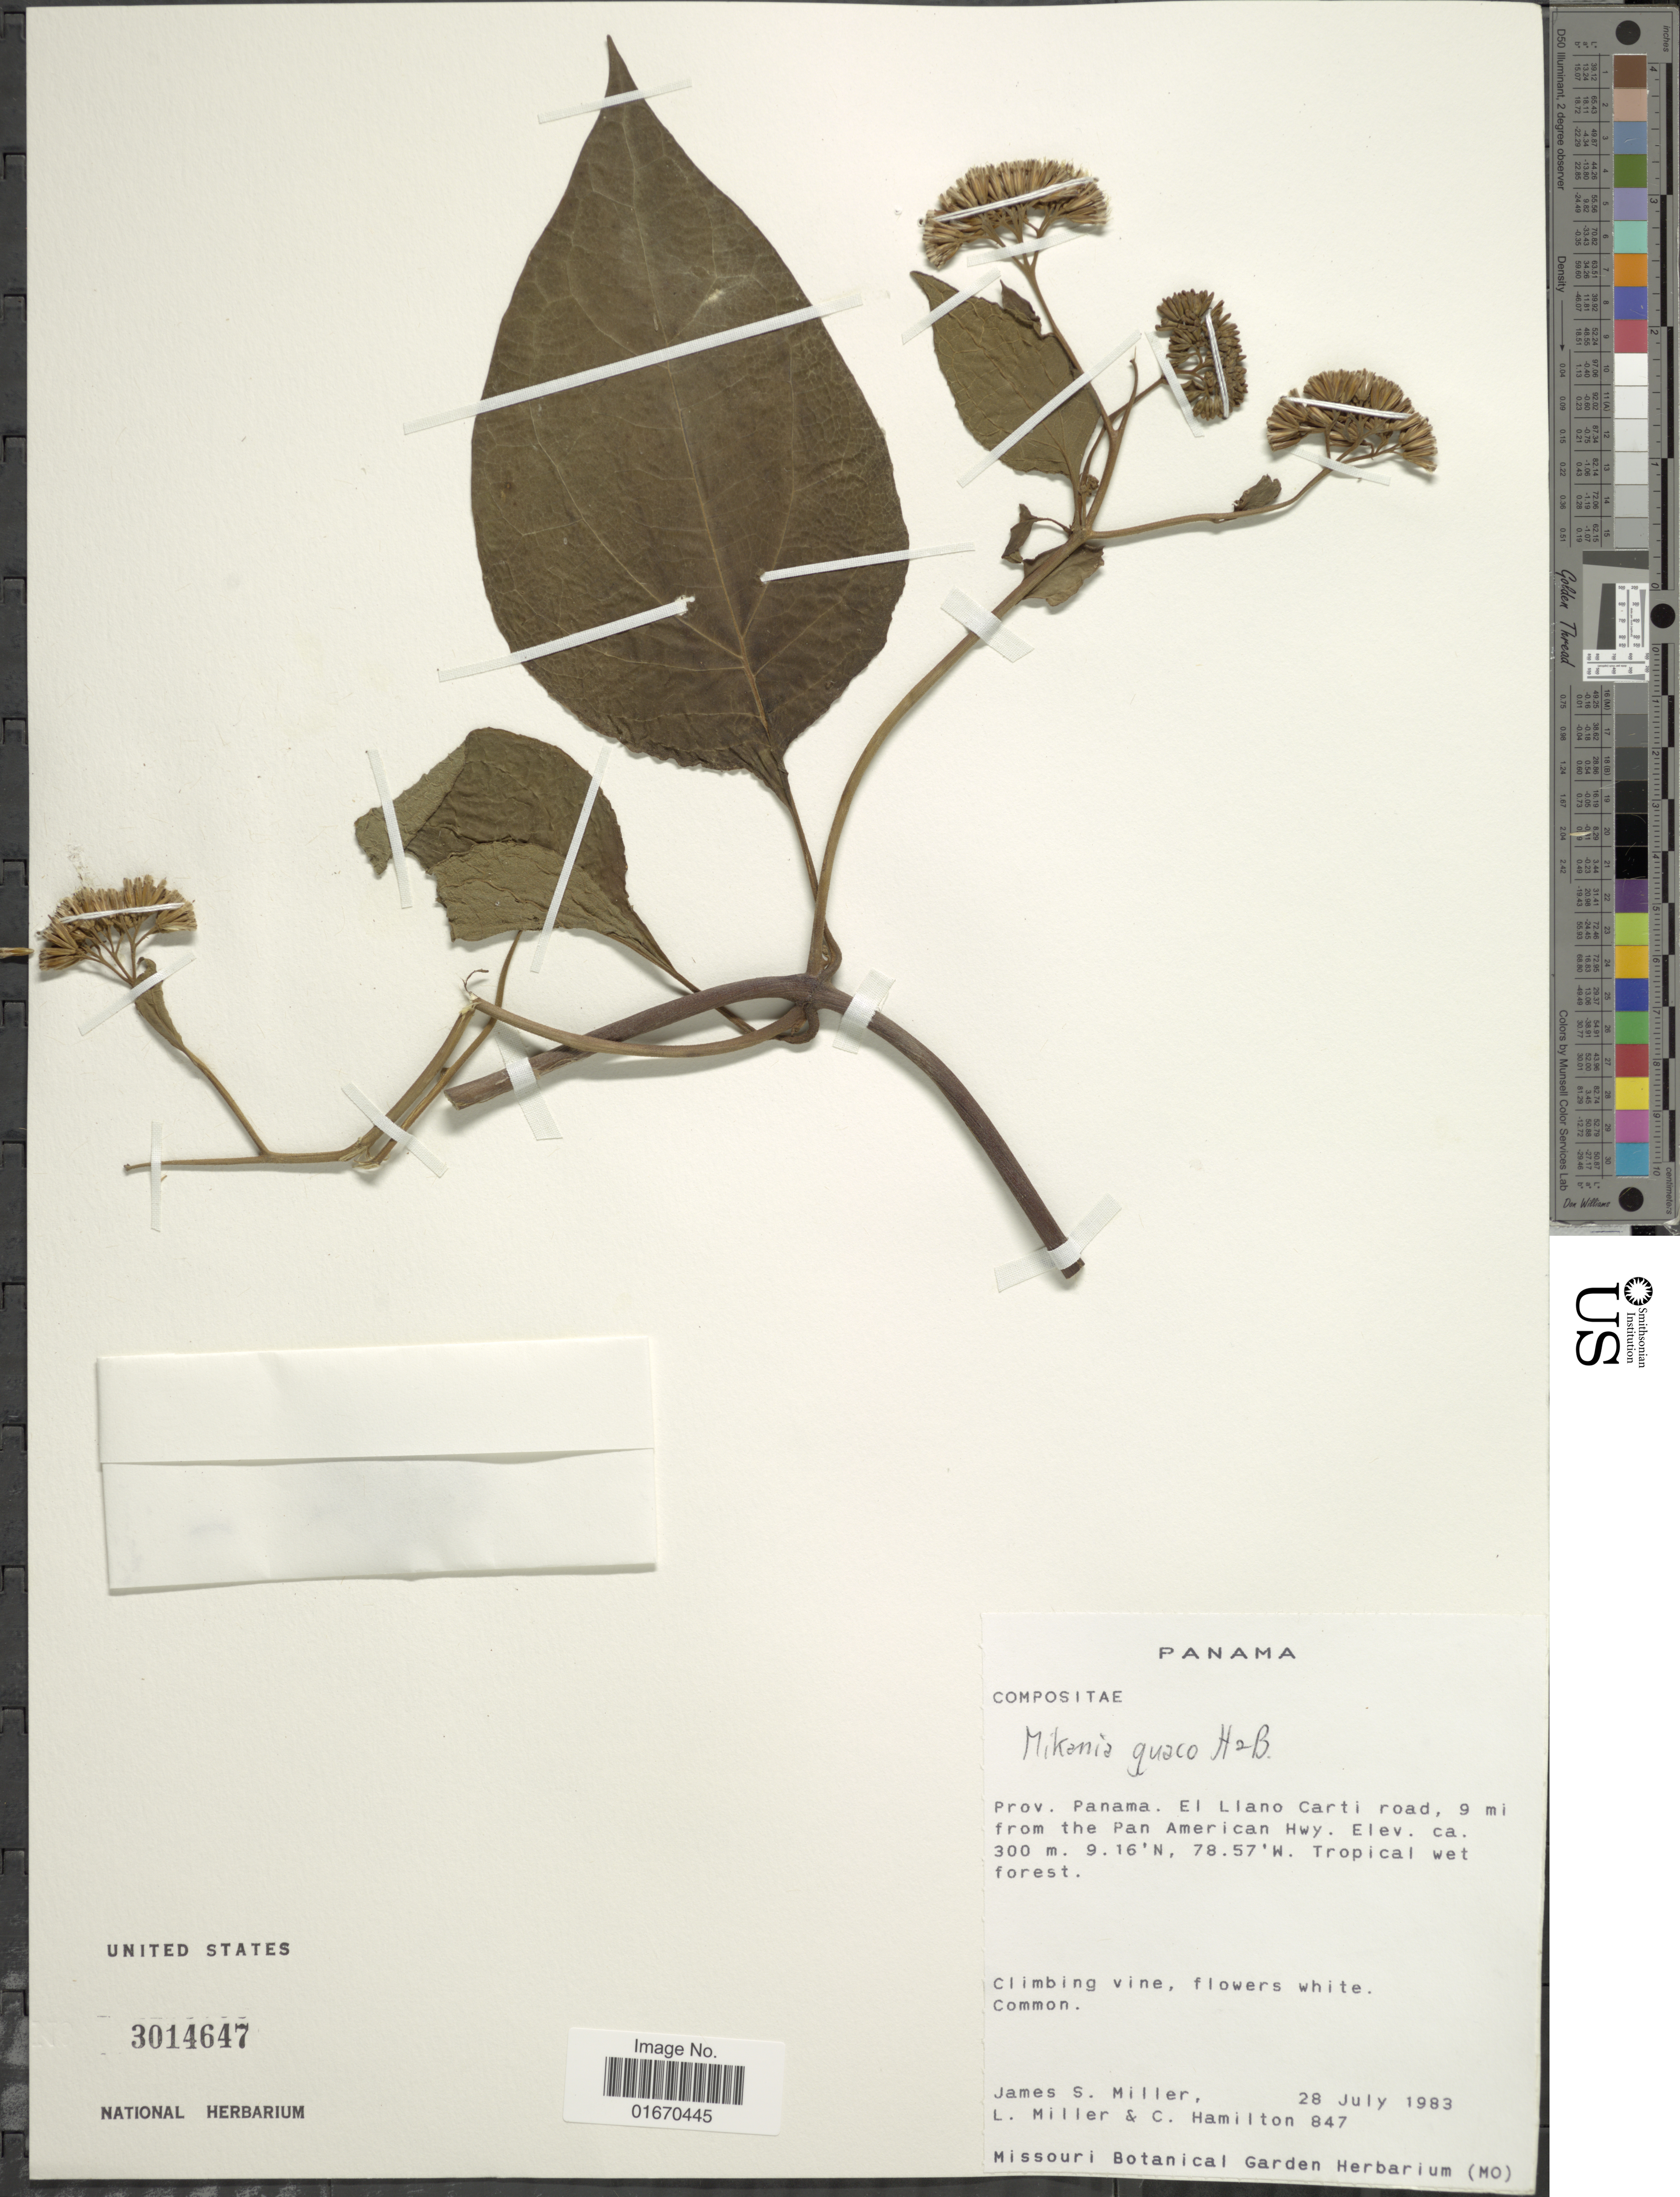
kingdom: Plantae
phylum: Tracheophyta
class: Magnoliopsida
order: Asterales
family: Asteraceae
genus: Mikania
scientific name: Mikania guaco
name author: Humb. & Bonpl.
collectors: J. S. Miller, L. Miller & C. Hamilton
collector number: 847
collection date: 1983-07-28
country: Panama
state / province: Panamá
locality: El Llano Carti road, 9 mi from the Pan American Hwy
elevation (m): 300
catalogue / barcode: US 3014647